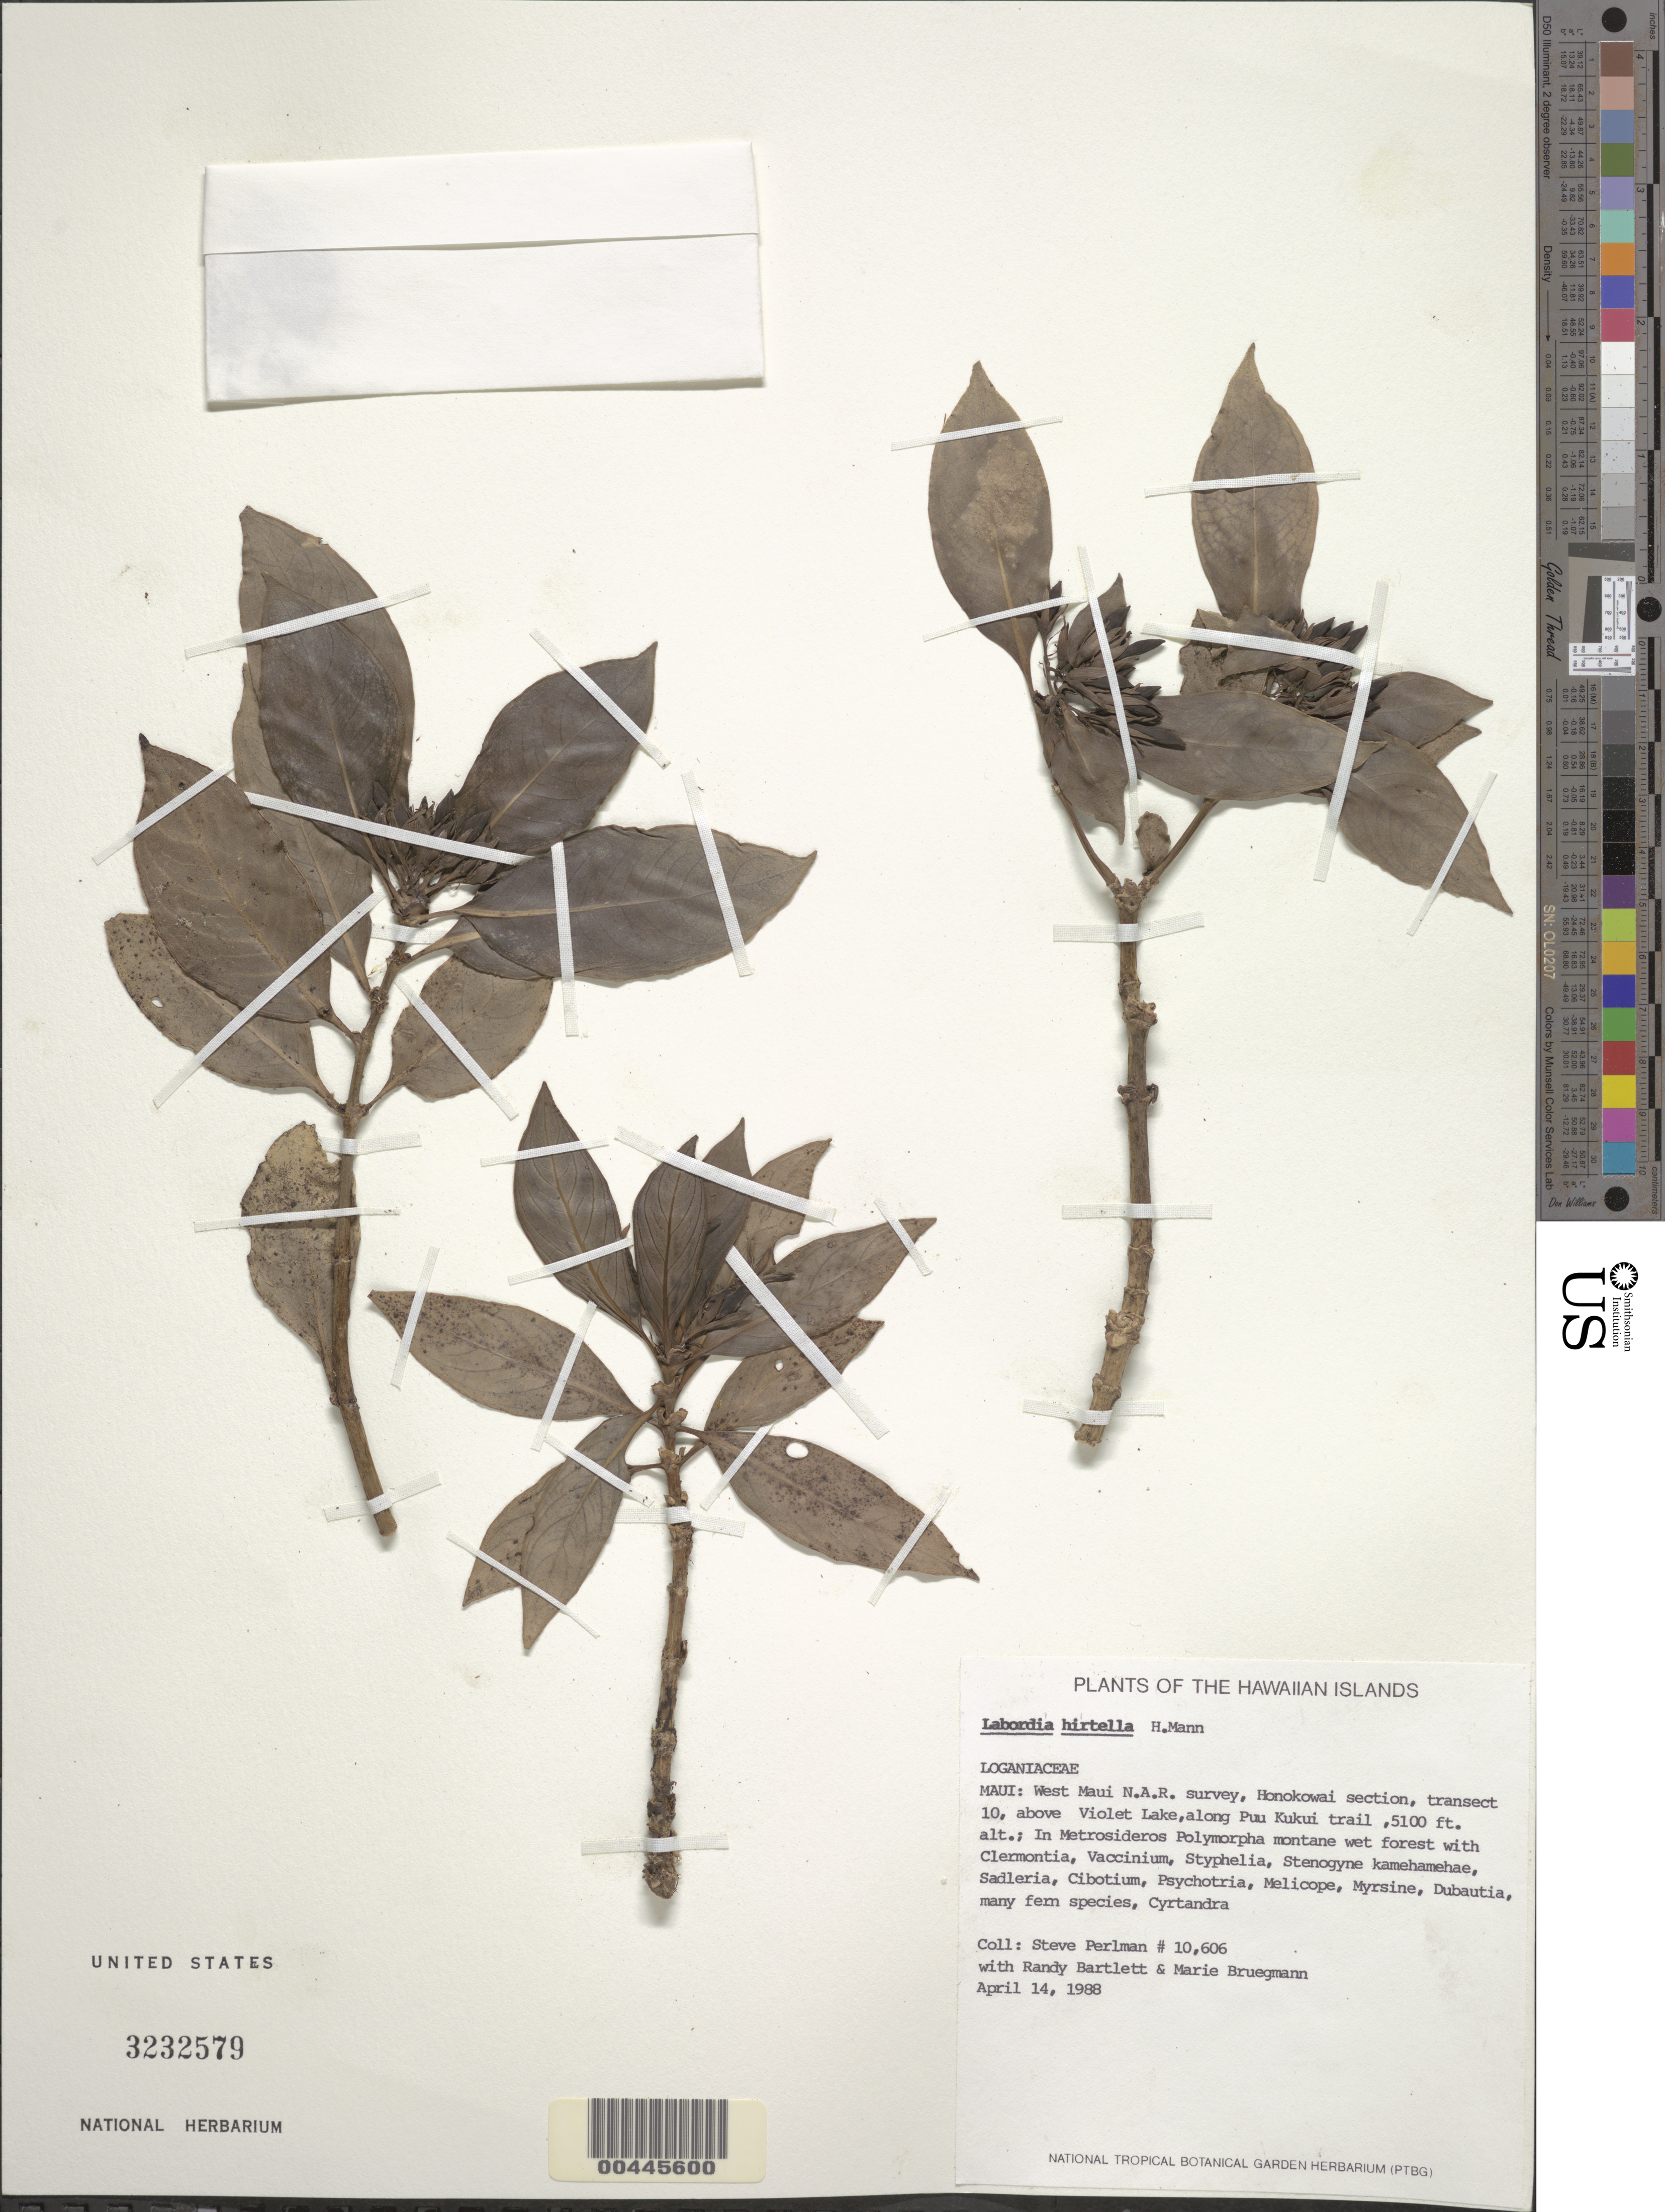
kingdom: Plantae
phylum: Tracheophyta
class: Magnoliopsida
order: Gentianales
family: Loganiaceae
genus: Geniostoma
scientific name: Geniostoma hirtellum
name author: (H. Mann) Byng & Christenh.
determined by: Wagner, W. L., (BOT), Smithsonian Institution - National Museum of Natural History (UNITED STATES)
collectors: S. P. Perlman, R. Bartlett & M. Bruegmann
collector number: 10606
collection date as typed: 14 Apr 1988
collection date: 1988-04-14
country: United States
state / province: Hawaii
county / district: Maui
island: Maui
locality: W Maui NAR survey, Honokowai section, transect 10, above Violet Lake, along Puu Kukui trail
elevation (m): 1554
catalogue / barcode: US 3232579